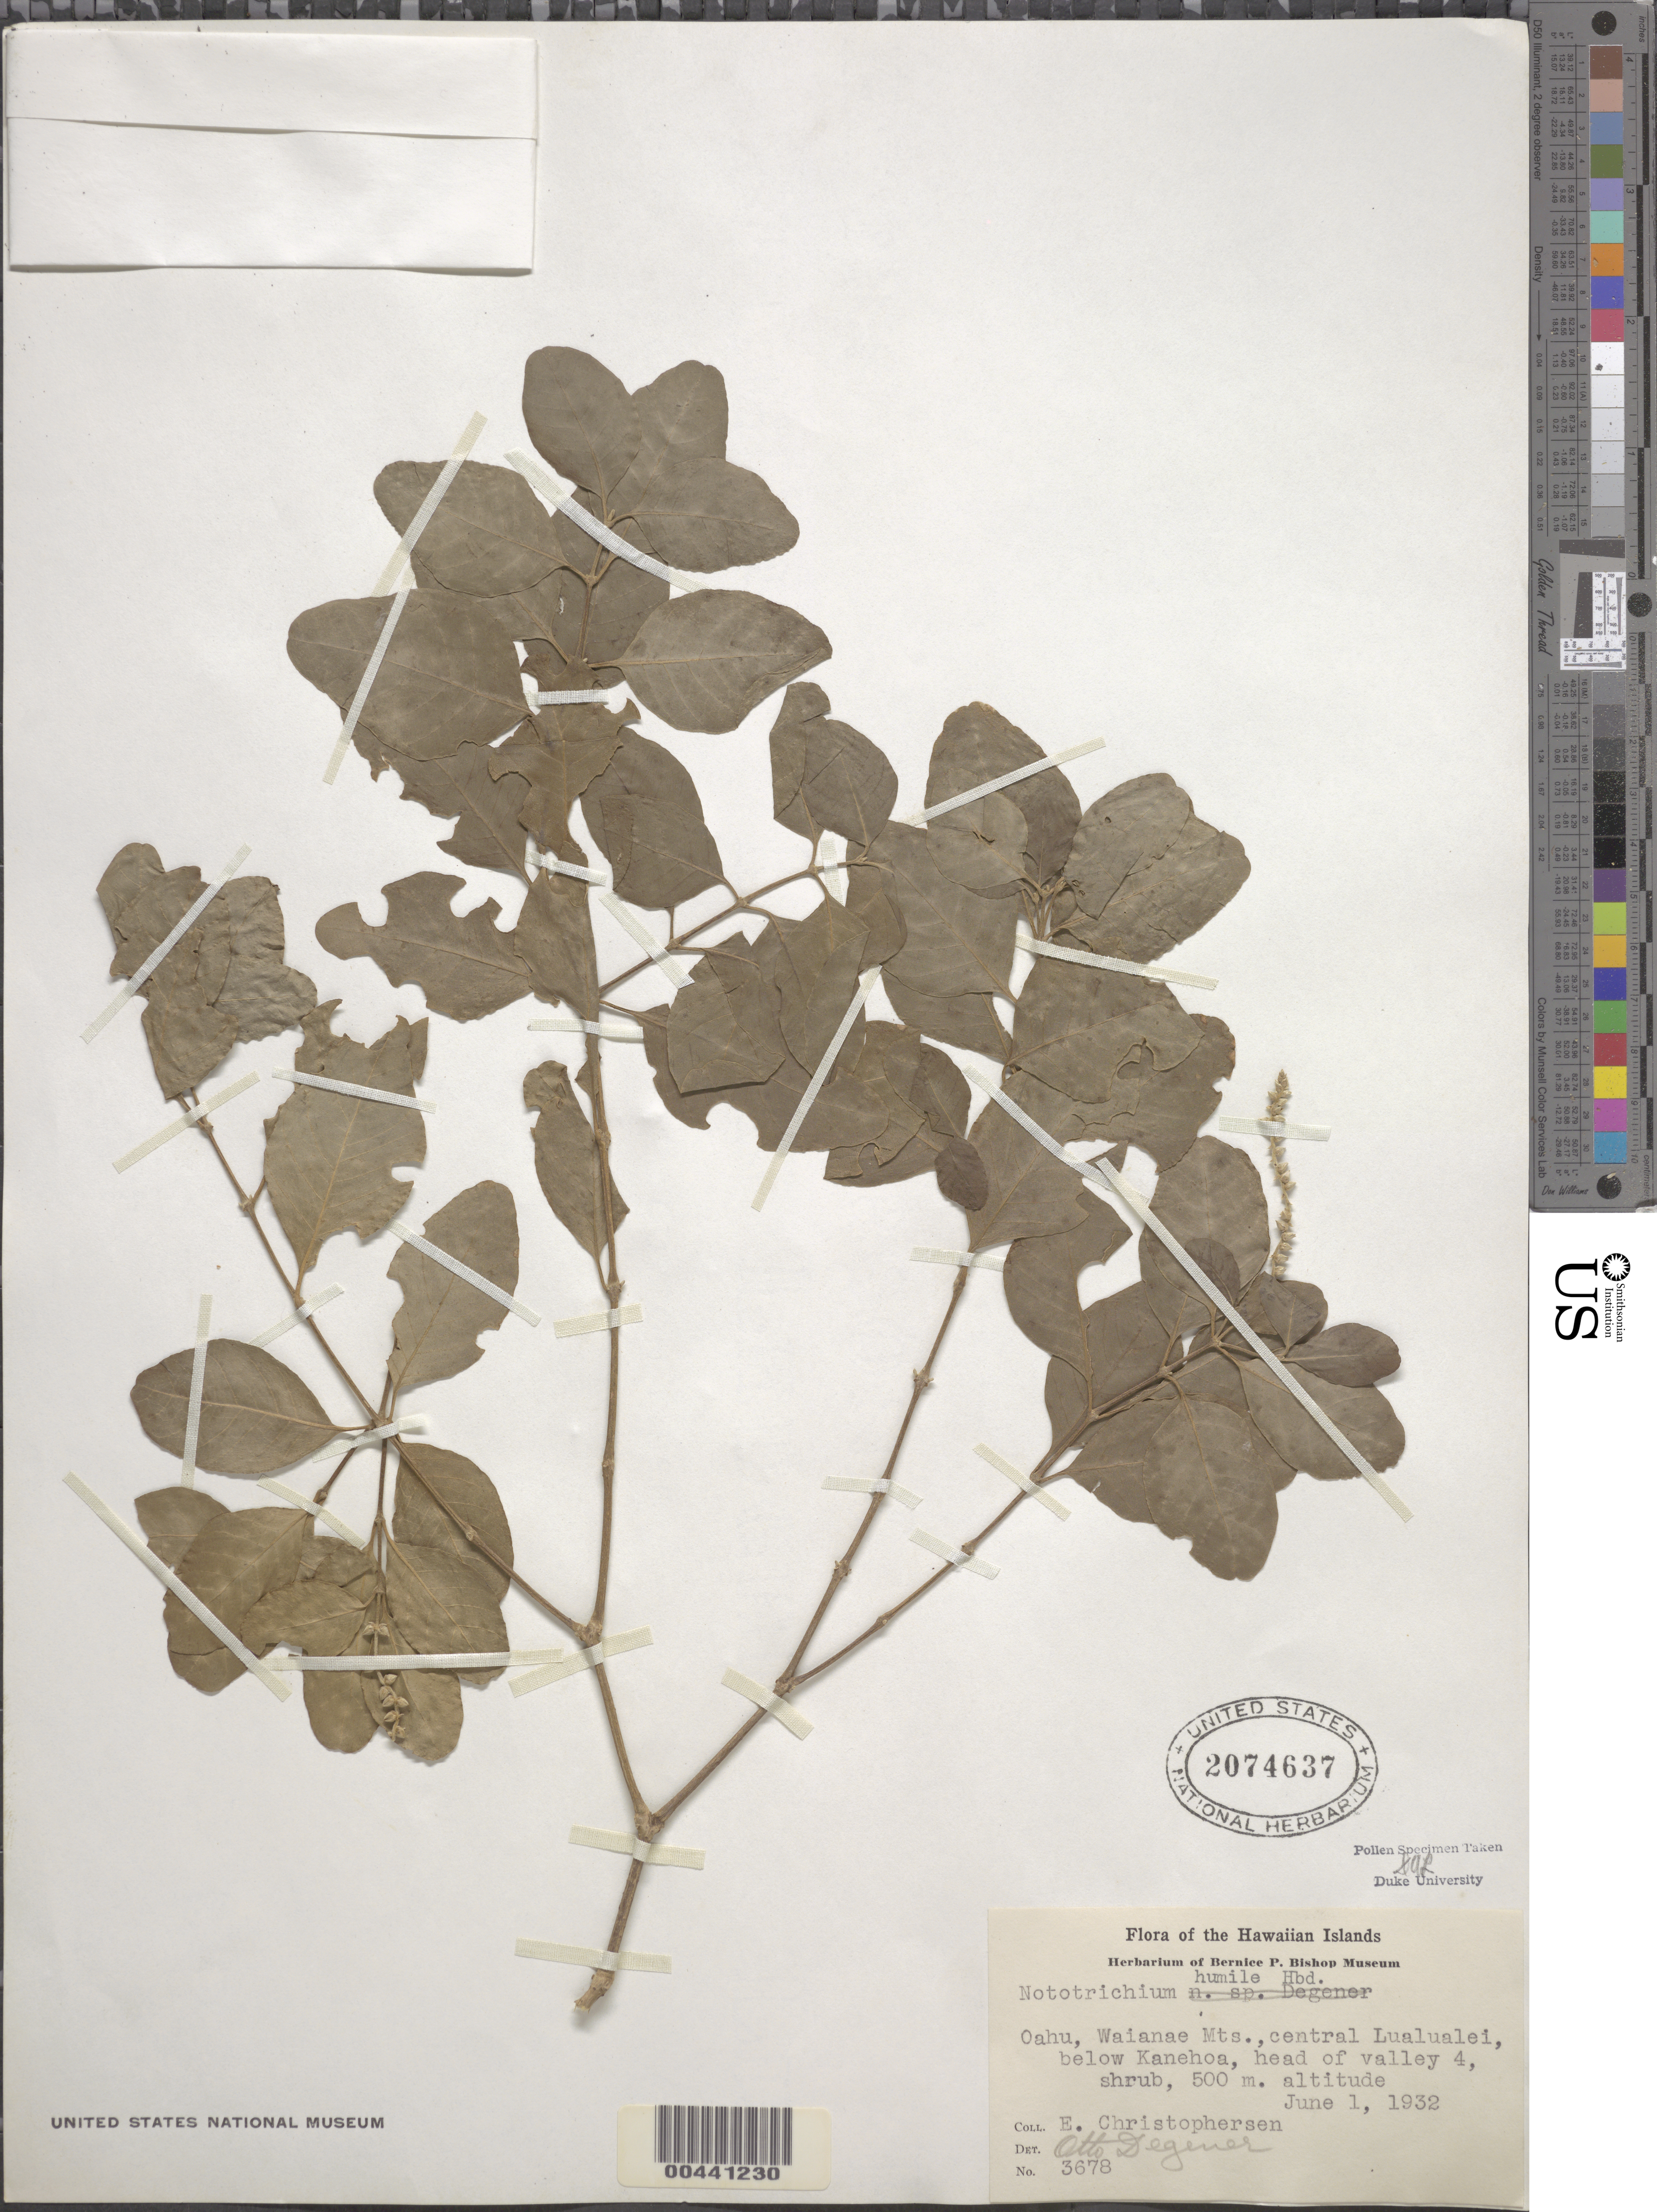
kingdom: Plantae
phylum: Tracheophyta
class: Magnoliopsida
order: Caryophyllales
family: Amaranthaceae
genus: Achyranthes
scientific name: Achyranthes humilis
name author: (Hillebr.) Di Vincenzo et al.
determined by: Wagner, W. L., (BOT), Smithsonian Institution - National Museum of Natural History (UNITED STATES)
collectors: E. Christophersen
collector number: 3678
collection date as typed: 1 Jun 1932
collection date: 1932-06-01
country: United States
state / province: Hawaii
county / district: Honolulu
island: Oahu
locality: Waianae Mts., central Lualualei, below Kanehoa, head of valley 4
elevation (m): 500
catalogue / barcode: US 2074637